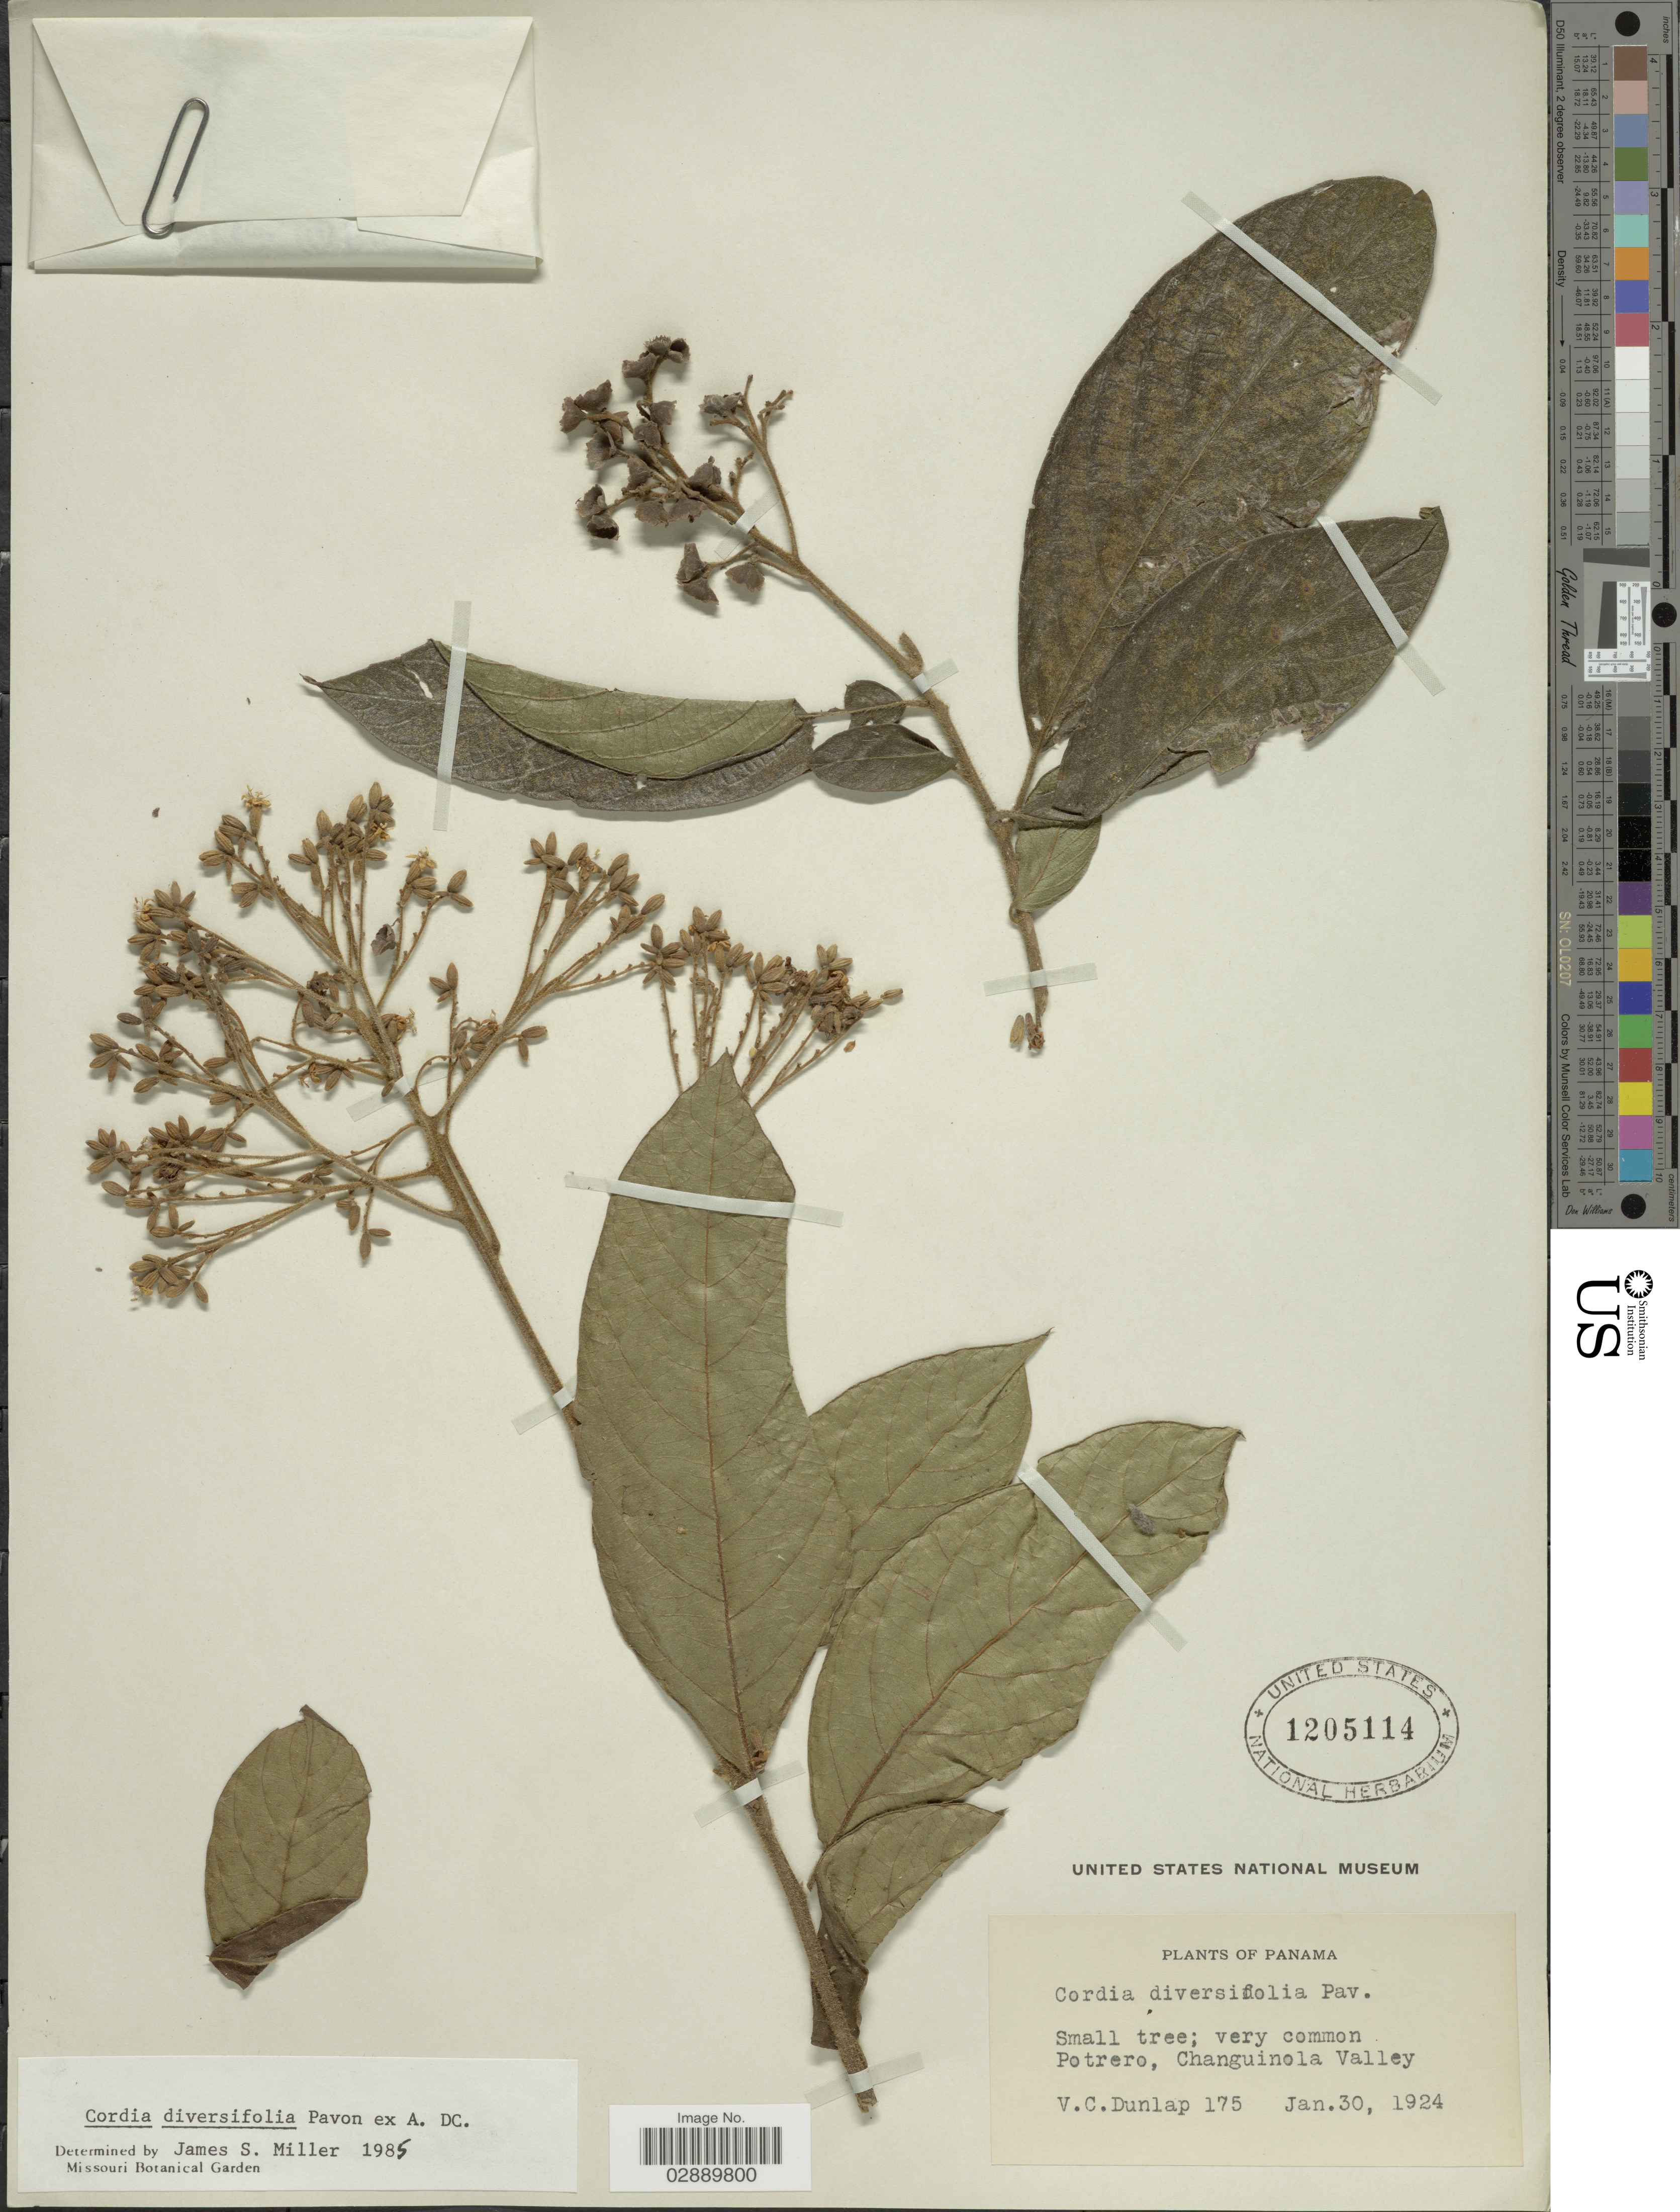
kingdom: Plantae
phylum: Tracheophyta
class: Magnoliopsida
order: Boraginales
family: Cordiaceae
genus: Cordia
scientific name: Cordia diversifolia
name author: Pav. ex DC.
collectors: V. C. Dunlap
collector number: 175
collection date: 1924-01-30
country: Panama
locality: Potrero, Changuinola Valley.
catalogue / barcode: US 1205114